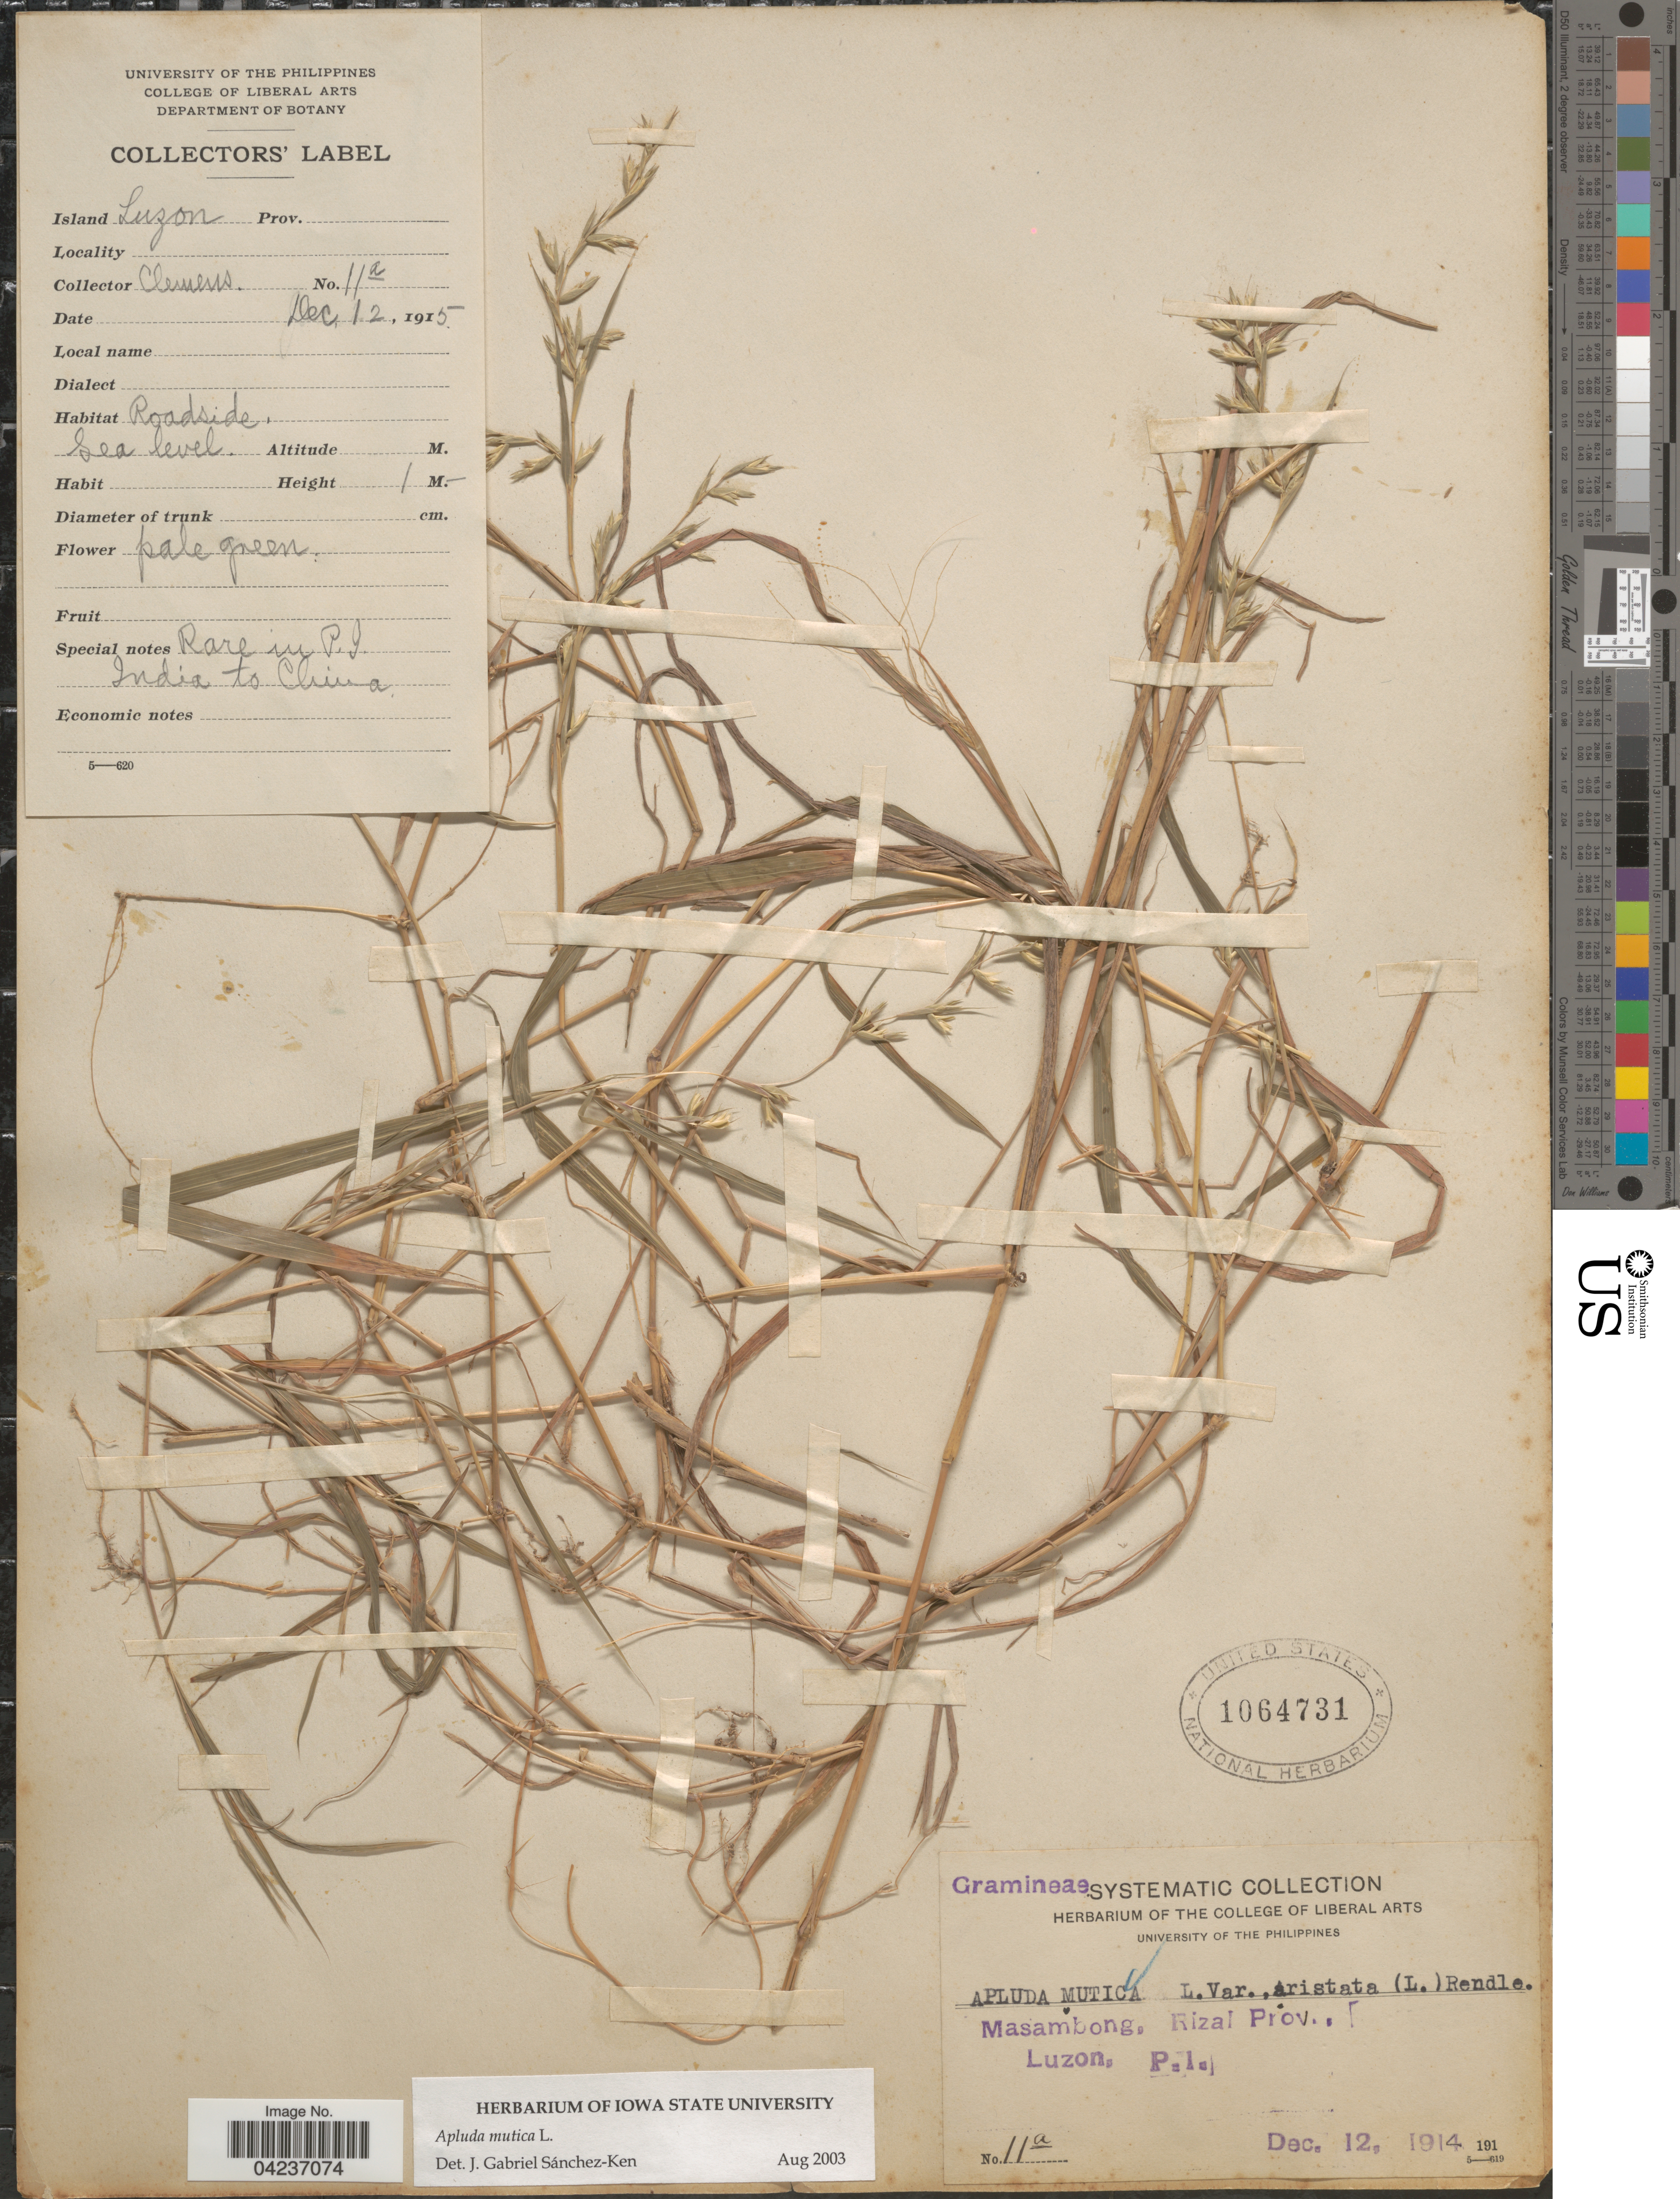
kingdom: Plantae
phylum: Tracheophyta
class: Liliopsida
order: Poales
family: Poaceae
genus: Apluda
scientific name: Apluda mutica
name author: L.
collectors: -. Clemens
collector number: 11a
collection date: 1914-12-12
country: Philippines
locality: Masambong, Rizal Prov. Island Luzon, P.I.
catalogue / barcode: US 1064731